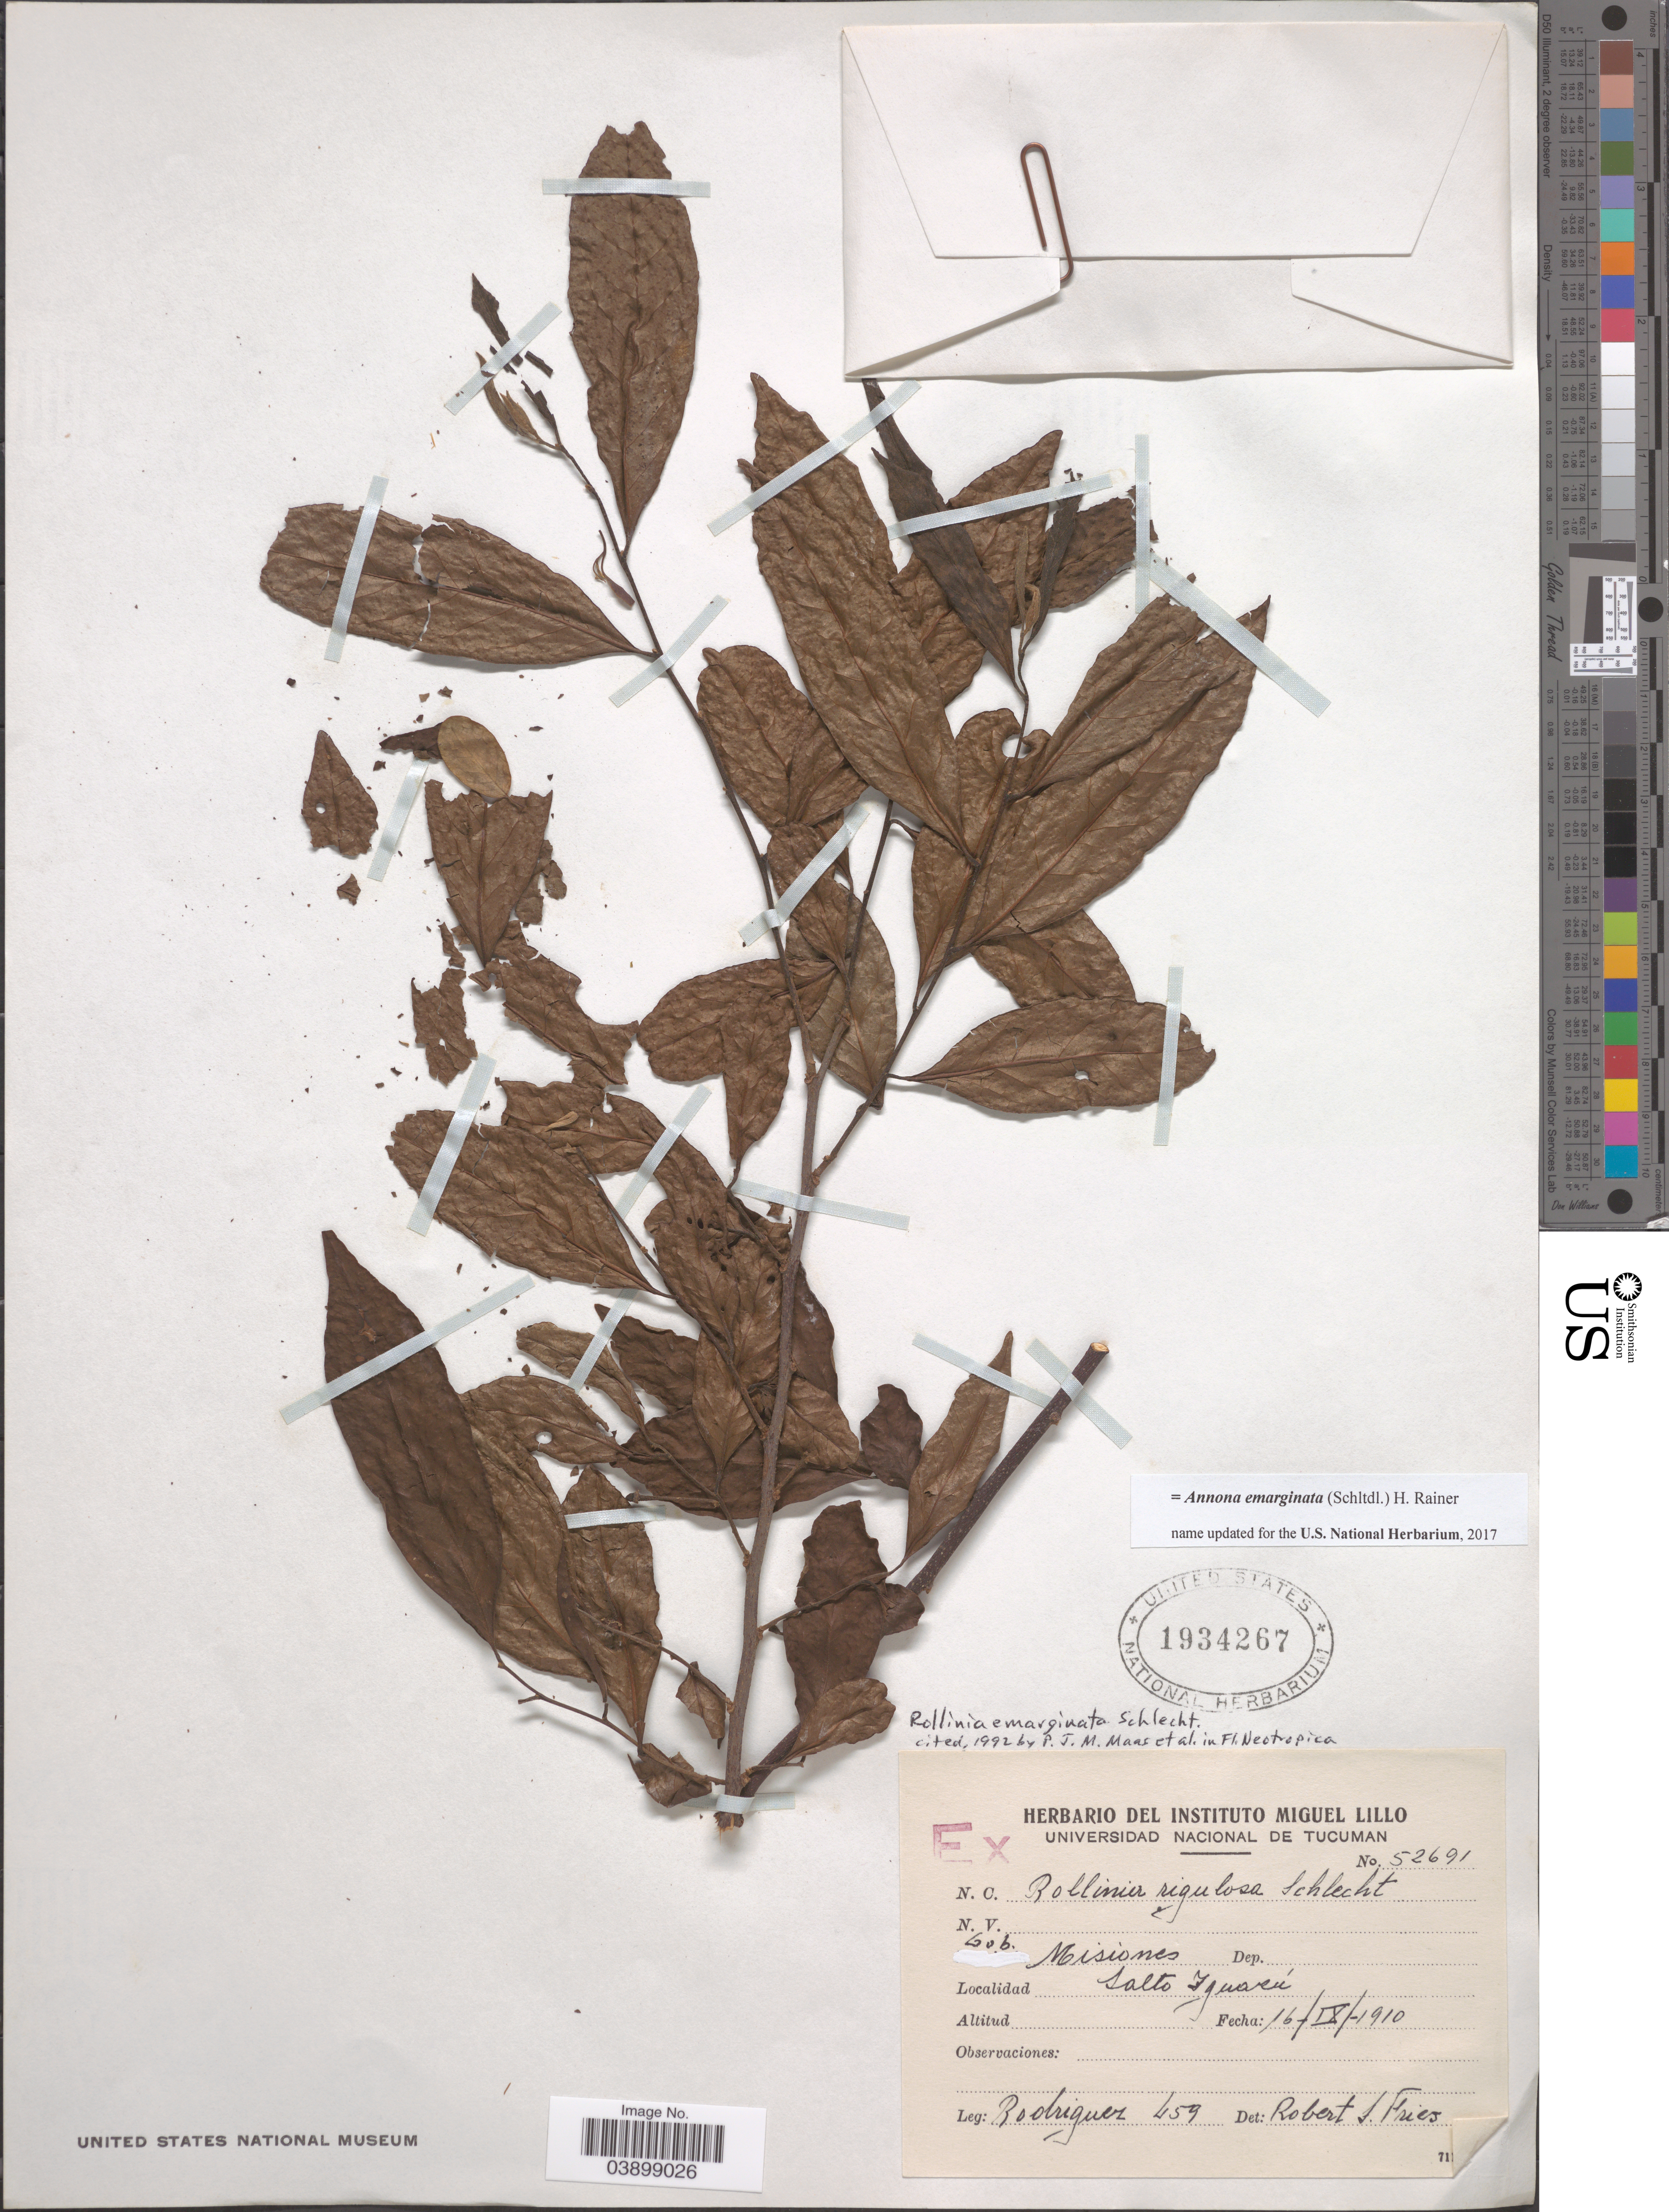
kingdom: Plantae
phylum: Tracheophyta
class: Magnoliopsida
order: Magnoliales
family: Annonaceae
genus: Annona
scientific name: Annona emarginata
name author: (Schltdl.) H. Rainer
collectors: Rodriguez, --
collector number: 459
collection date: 1910-09-16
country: Argentina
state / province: Misiones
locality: Gob. Misiones. Salto Iguazú.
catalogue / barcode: US 1934267